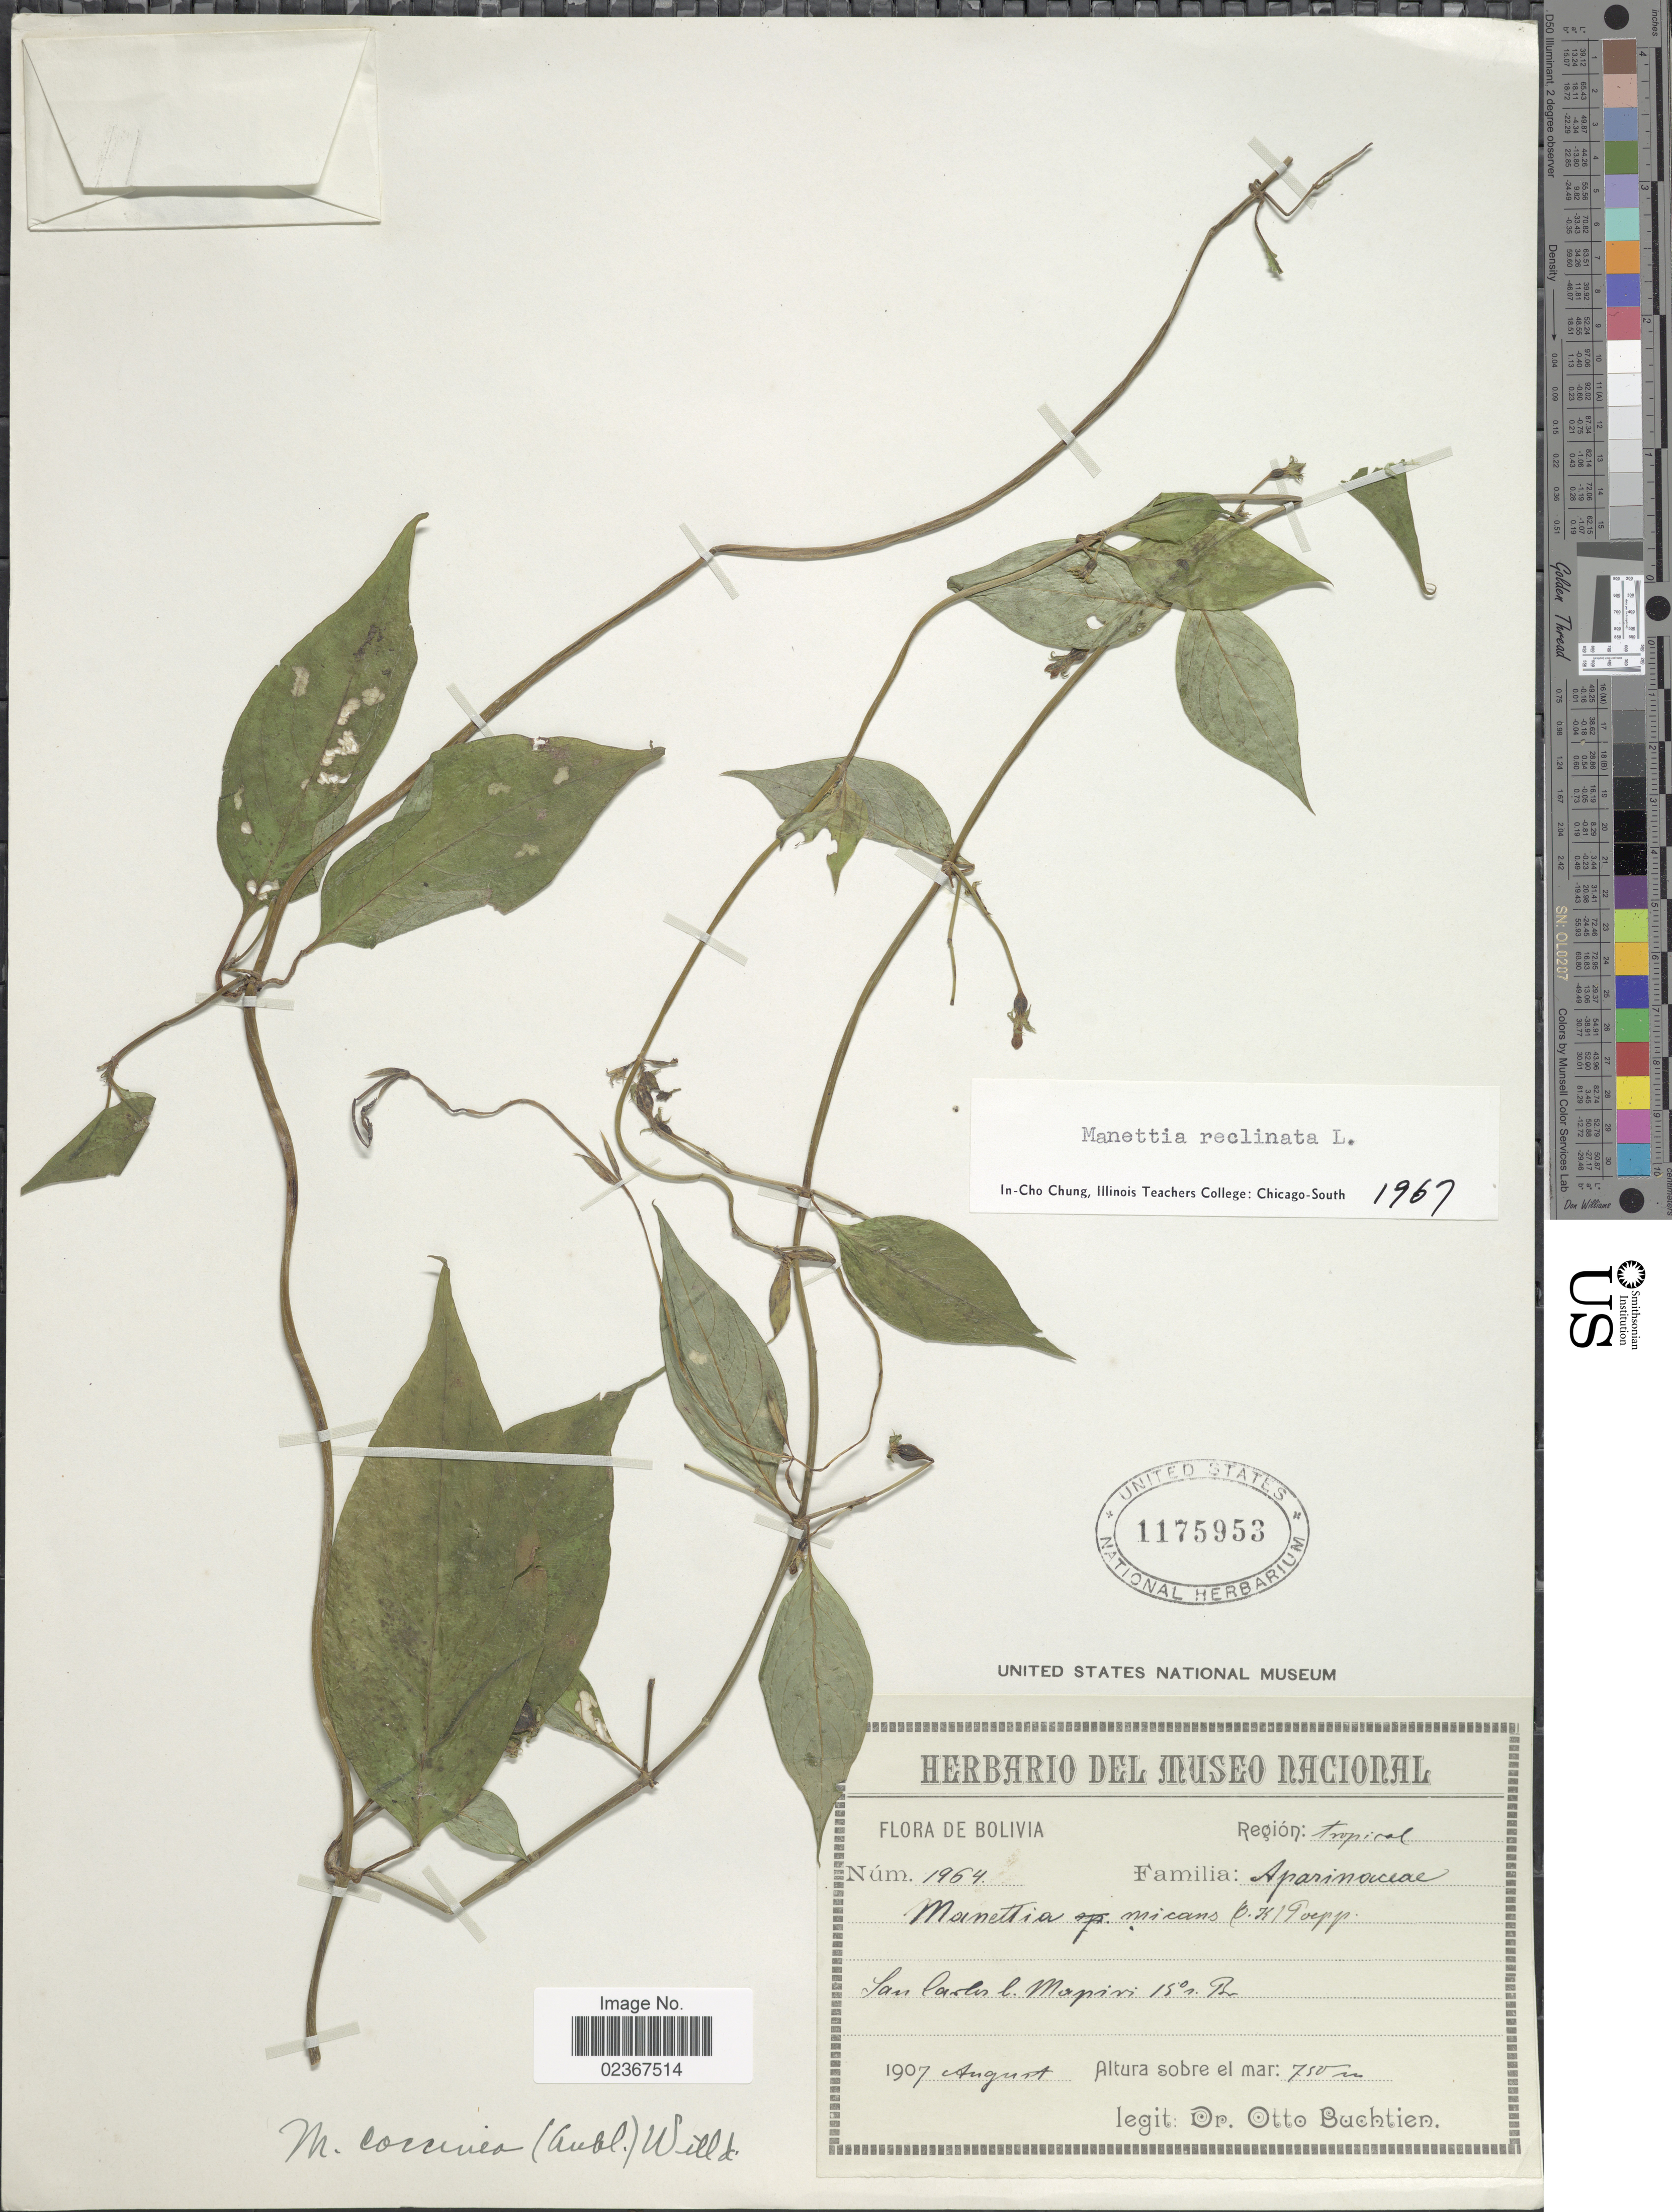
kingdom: Plantae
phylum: Tracheophyta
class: Magnoliopsida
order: Gentianales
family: Rubiaceae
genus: Manettia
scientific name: Manettia reclinata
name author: L.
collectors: O. Buchtien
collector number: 1964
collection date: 1907-08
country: Bolivia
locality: San Carlos l. Mapiri 15°s. Br.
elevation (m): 750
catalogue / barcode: US 1175953